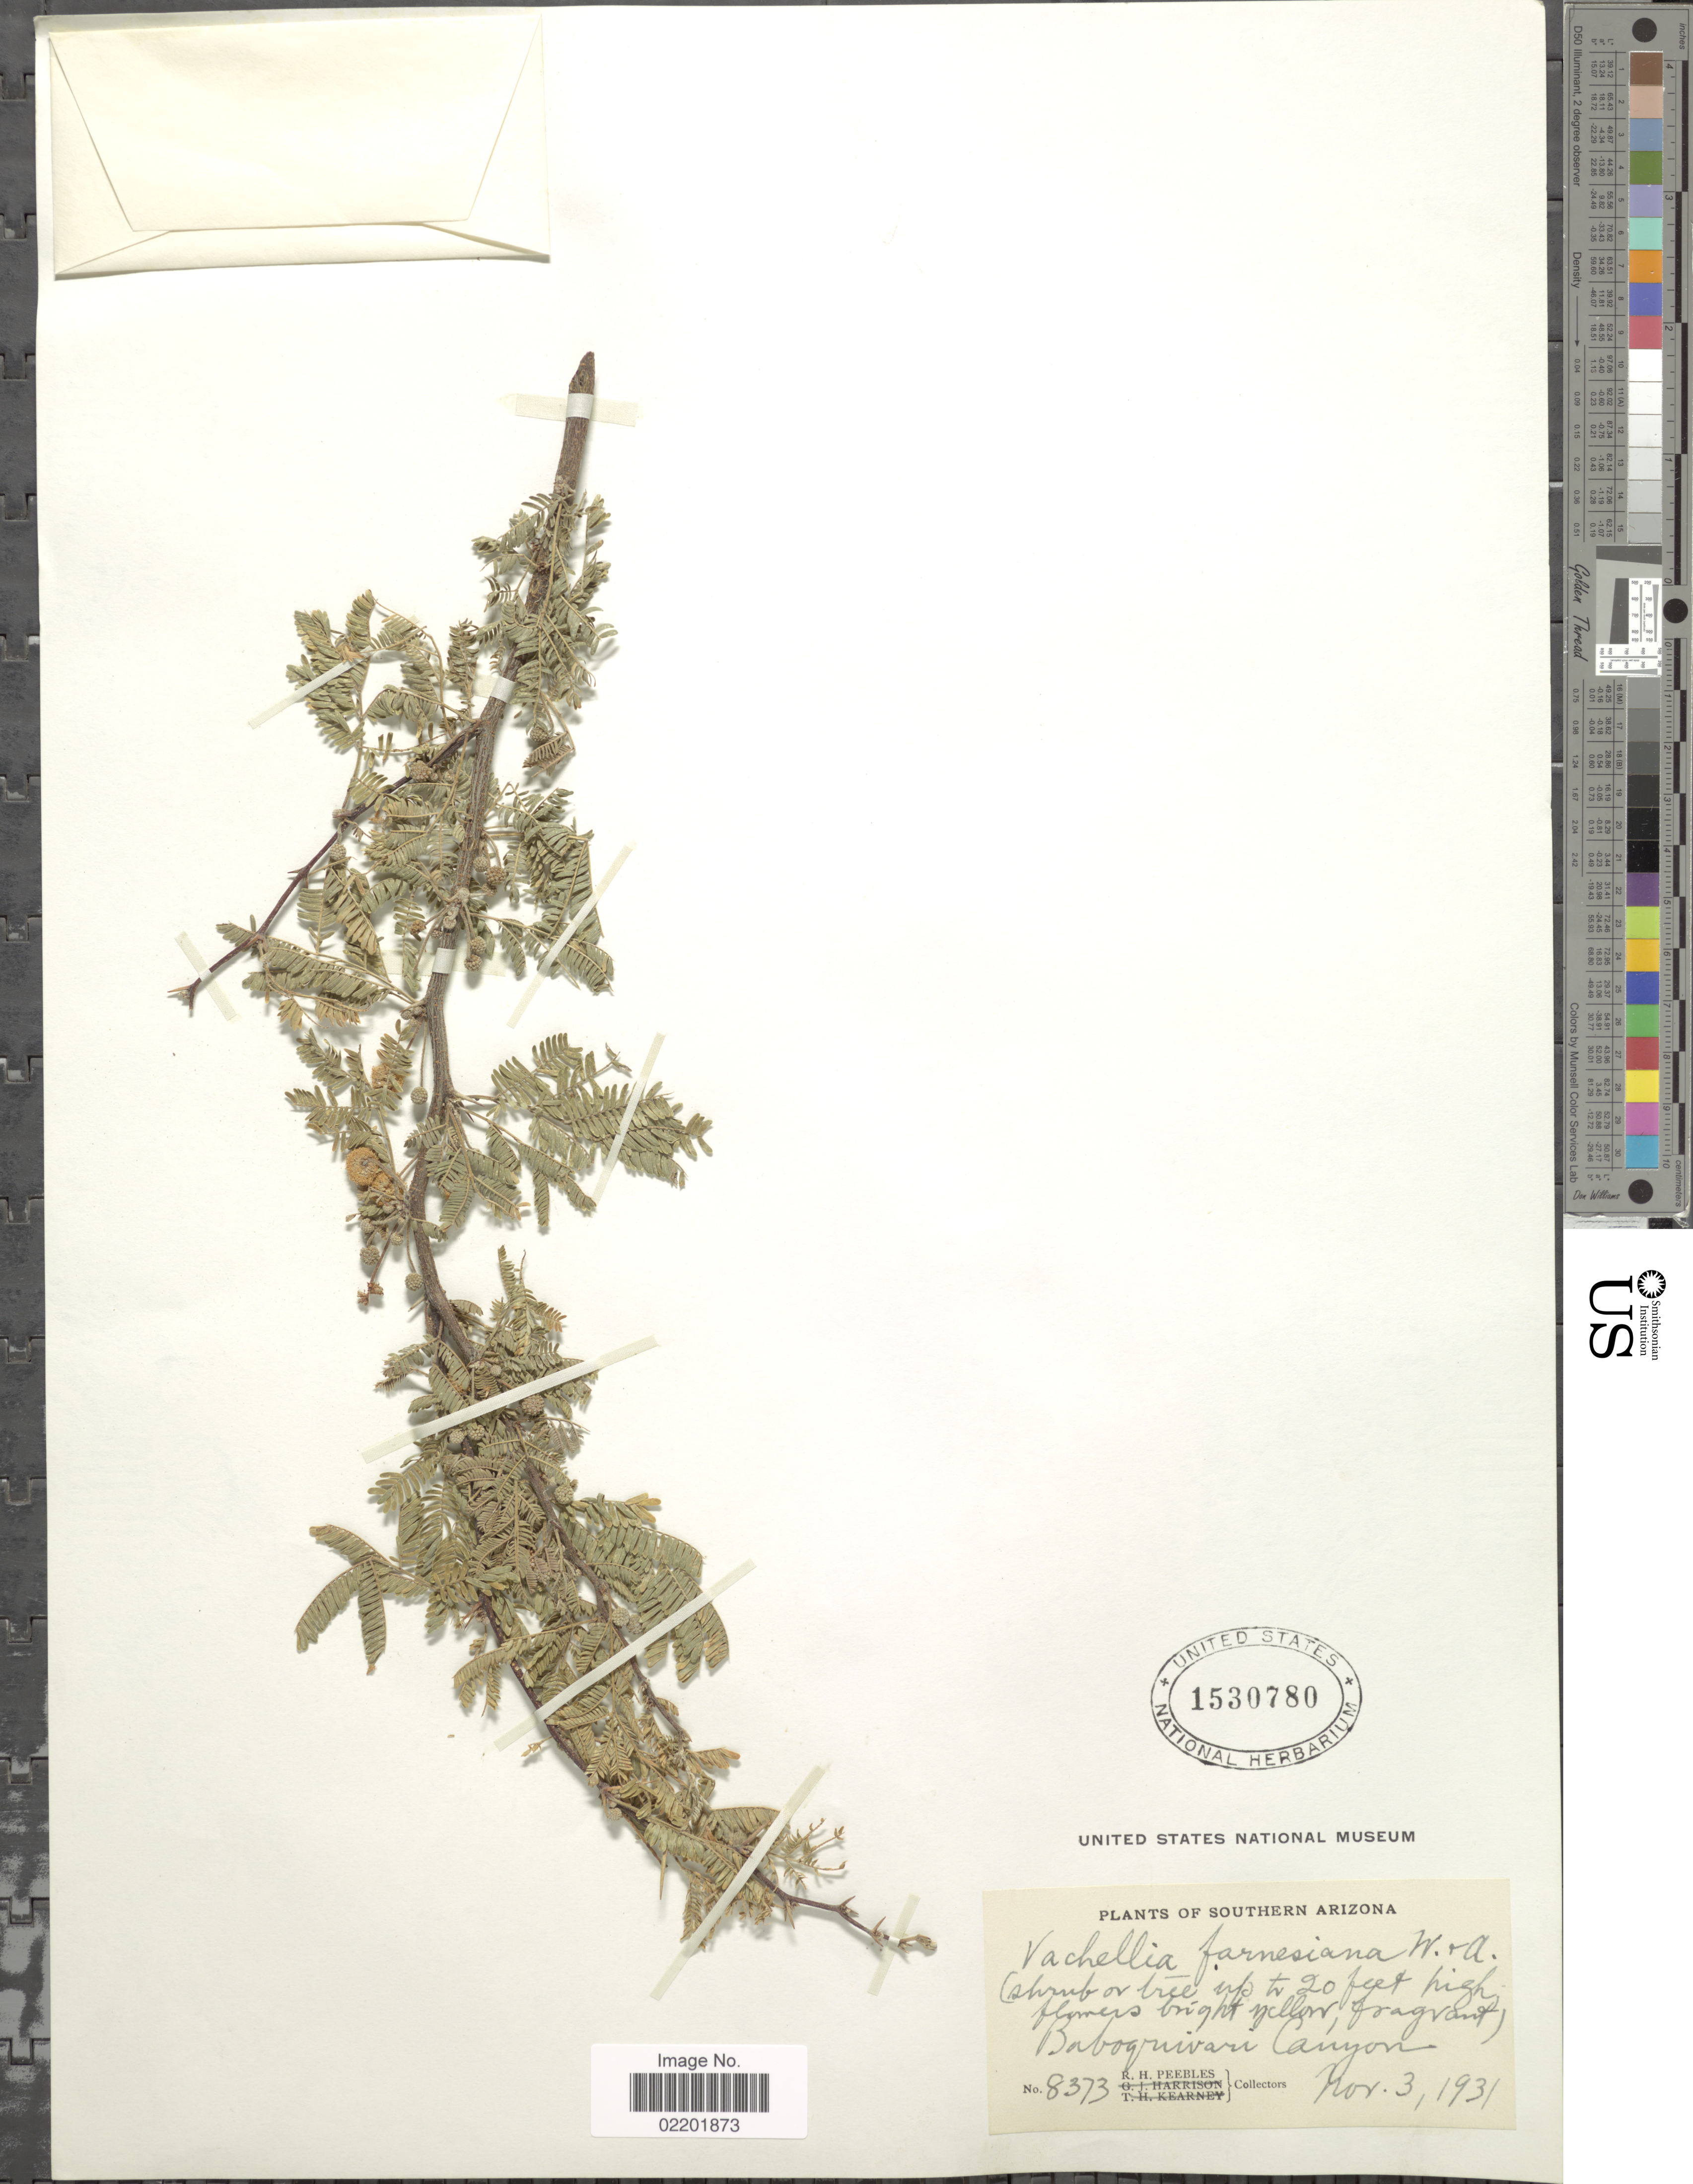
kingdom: Plantae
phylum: Tracheophyta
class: Magnoliopsida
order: Fabales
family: Fabaceae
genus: Vachellia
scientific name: Vachellia farnesiana var. farnesiana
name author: (L.) Wight & Arn.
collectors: R. H. Peebles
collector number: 8373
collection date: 1931-11-03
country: United States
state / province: Arizona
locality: Southern Arizona, Baboquivari Canyon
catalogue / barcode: US 1530780